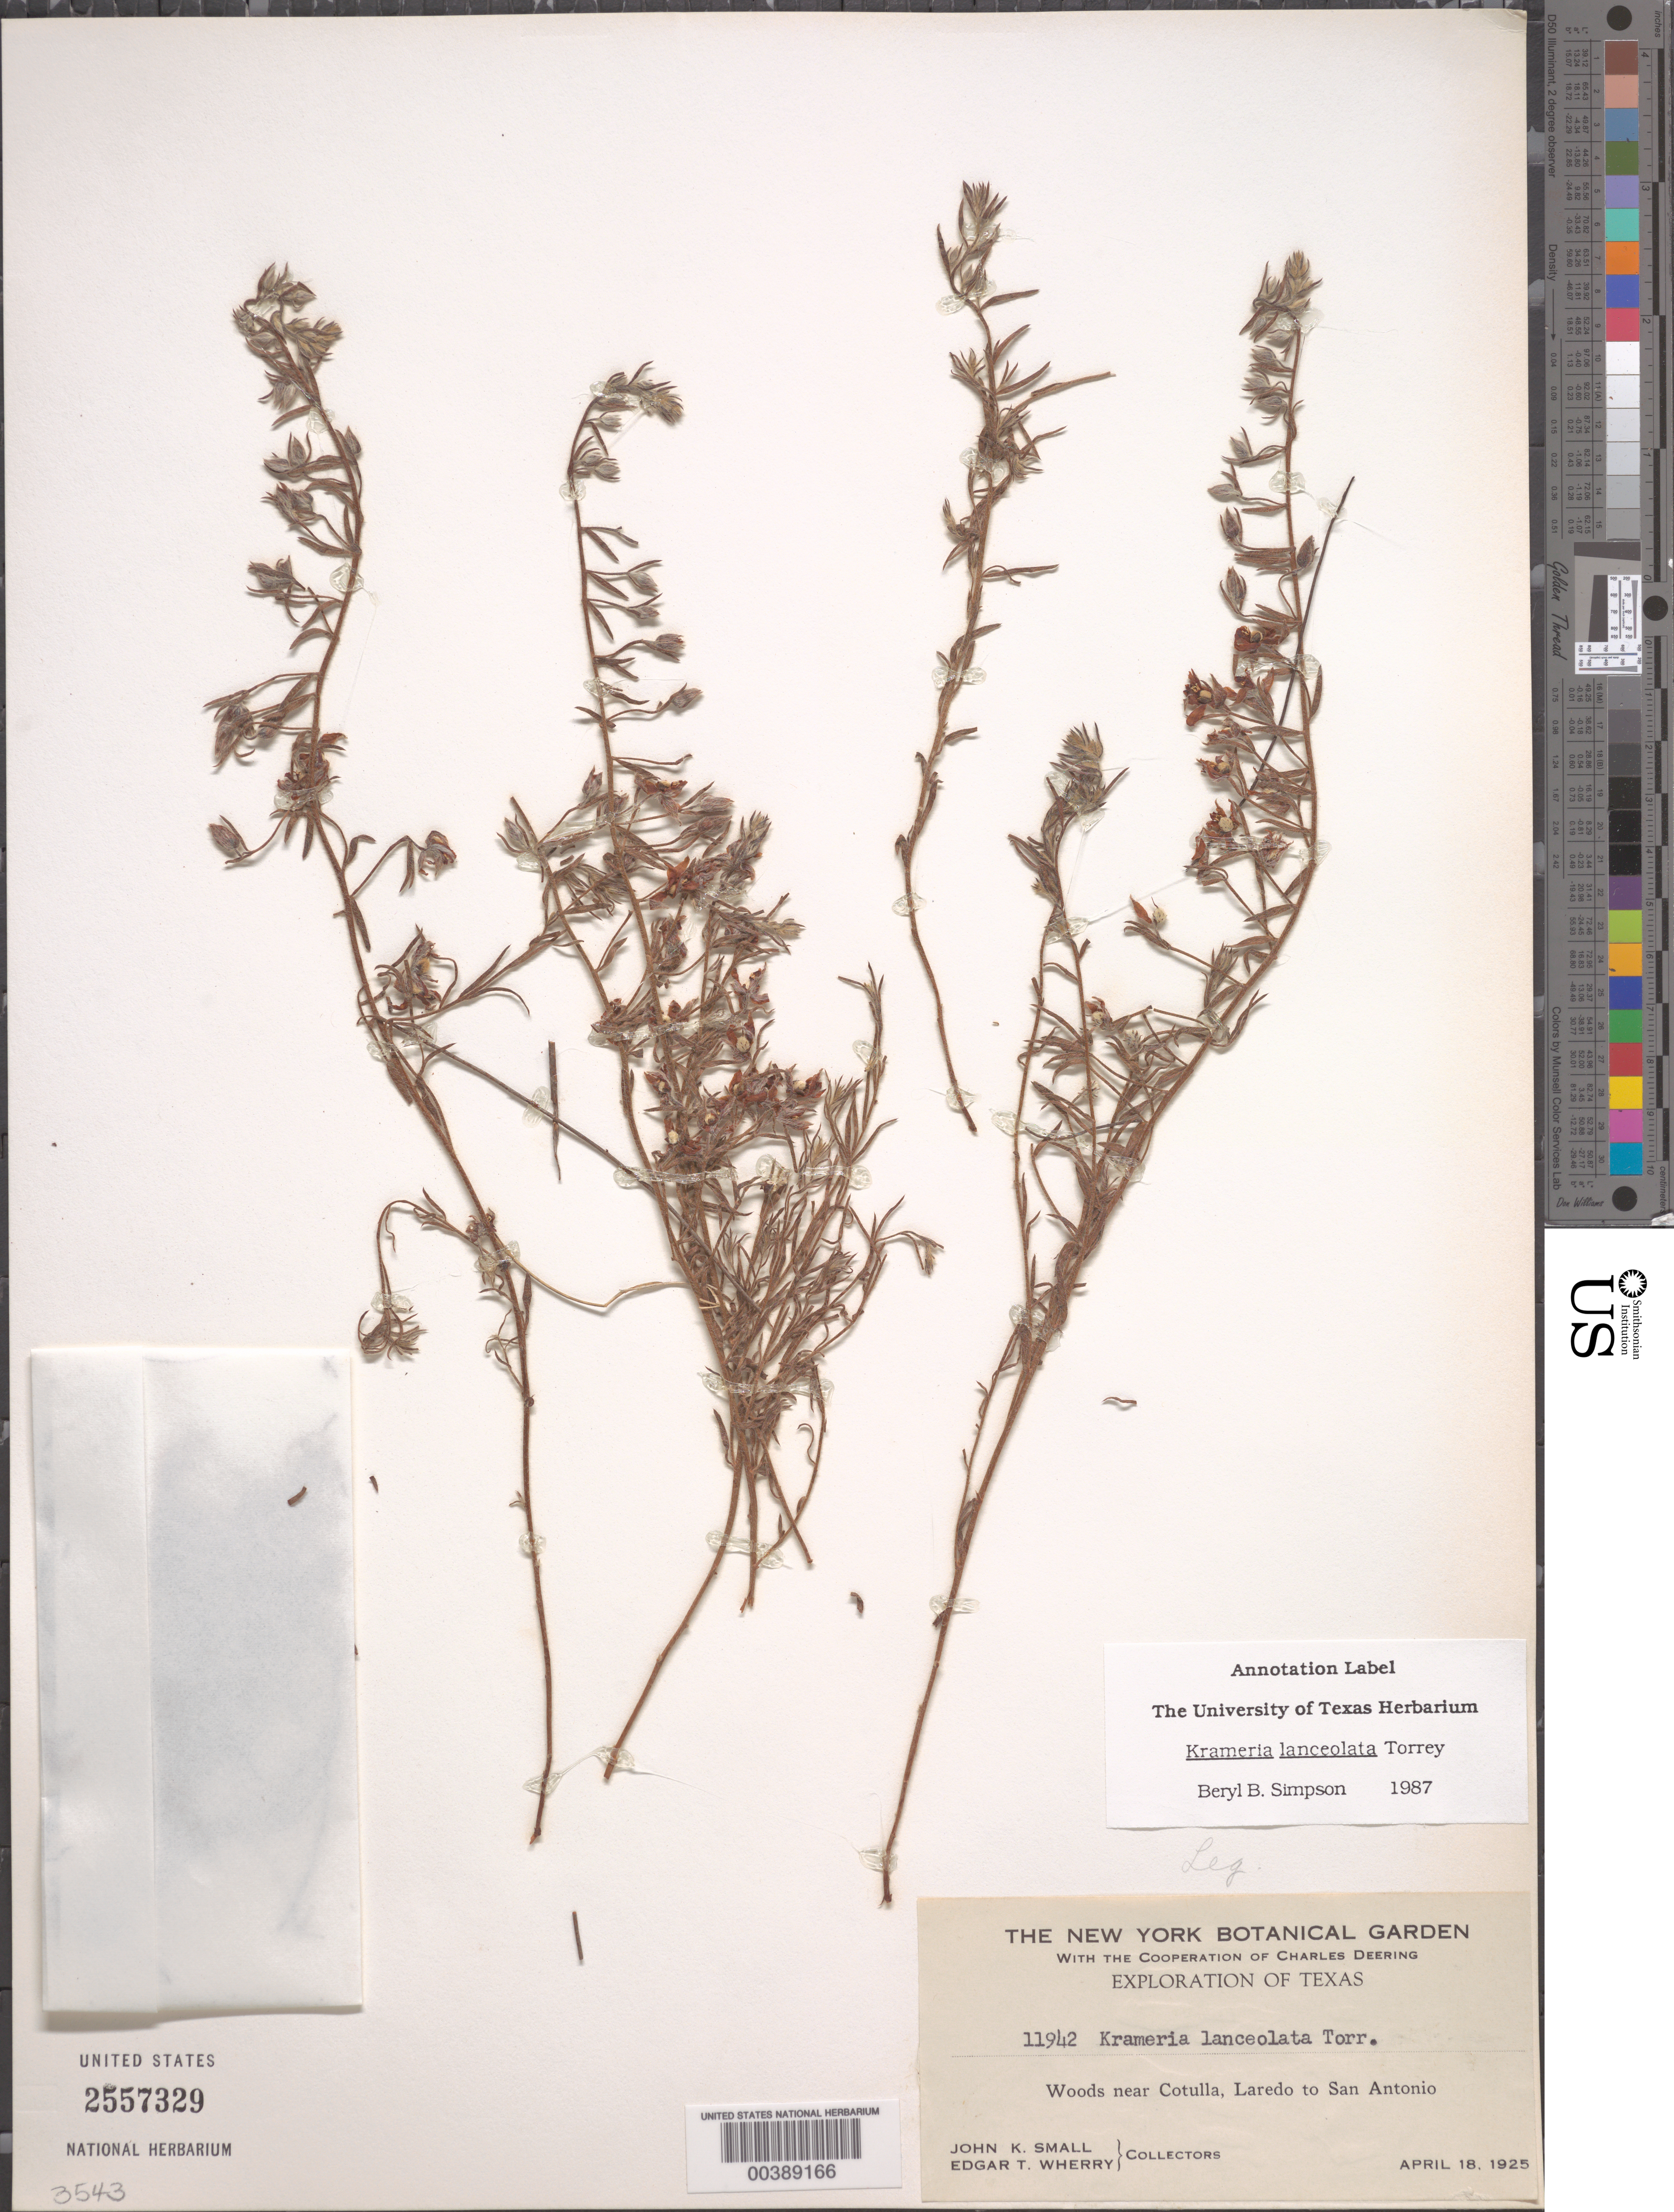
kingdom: Plantae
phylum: Tracheophyta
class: Magnoliopsida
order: Zygophyllales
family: Krameriaceae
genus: Krameria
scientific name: Krameria lanceolata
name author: Torr.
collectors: J. K. Small & E. T. Wherry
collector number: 11942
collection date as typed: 18 Apr 1925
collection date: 1925-04-18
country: United States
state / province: Texas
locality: Near cotulla, laredo to san antonio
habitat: Woods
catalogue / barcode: US 2557329